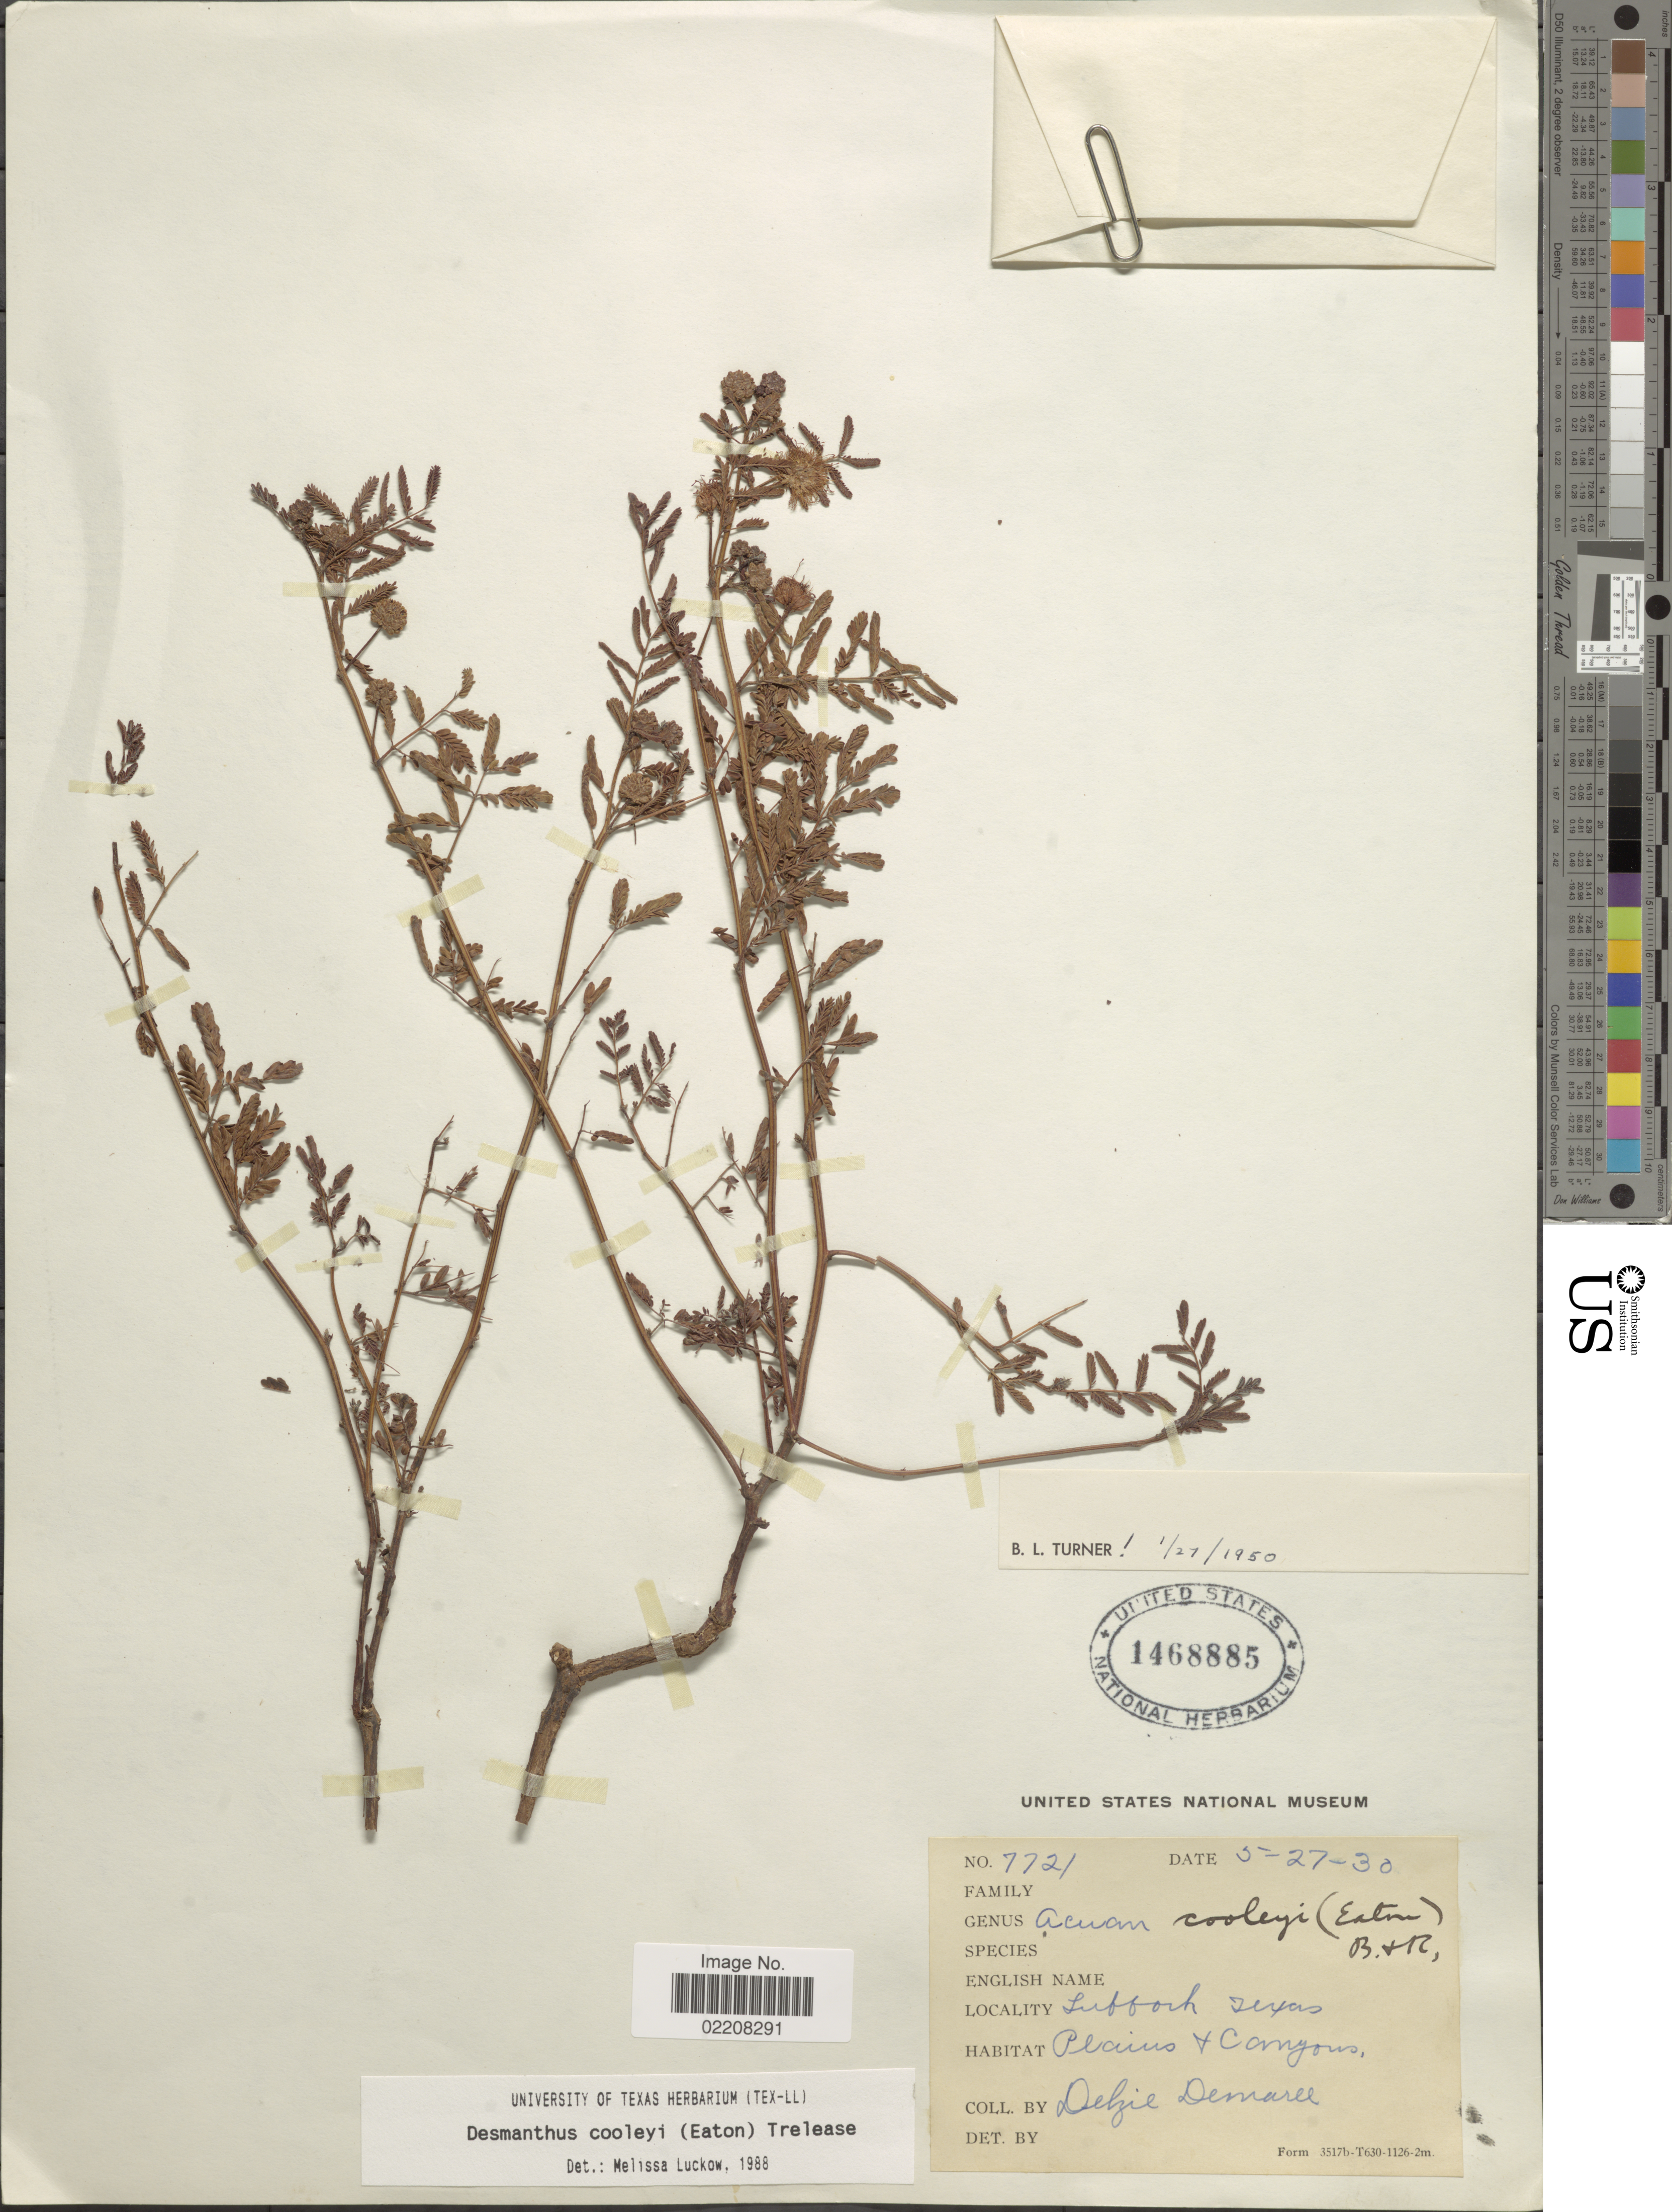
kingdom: Plantae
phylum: Tracheophyta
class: Magnoliopsida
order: Fabales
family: Fabaceae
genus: Desmanthus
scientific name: Desmanthus cooleyi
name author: (Eaton) Trel.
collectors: D. Demaree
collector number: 7721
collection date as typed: Transcribed d/m/y: 27/5/30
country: United States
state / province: Texas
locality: Lubbock Texas. Plains & Canyons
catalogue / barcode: US 1468885